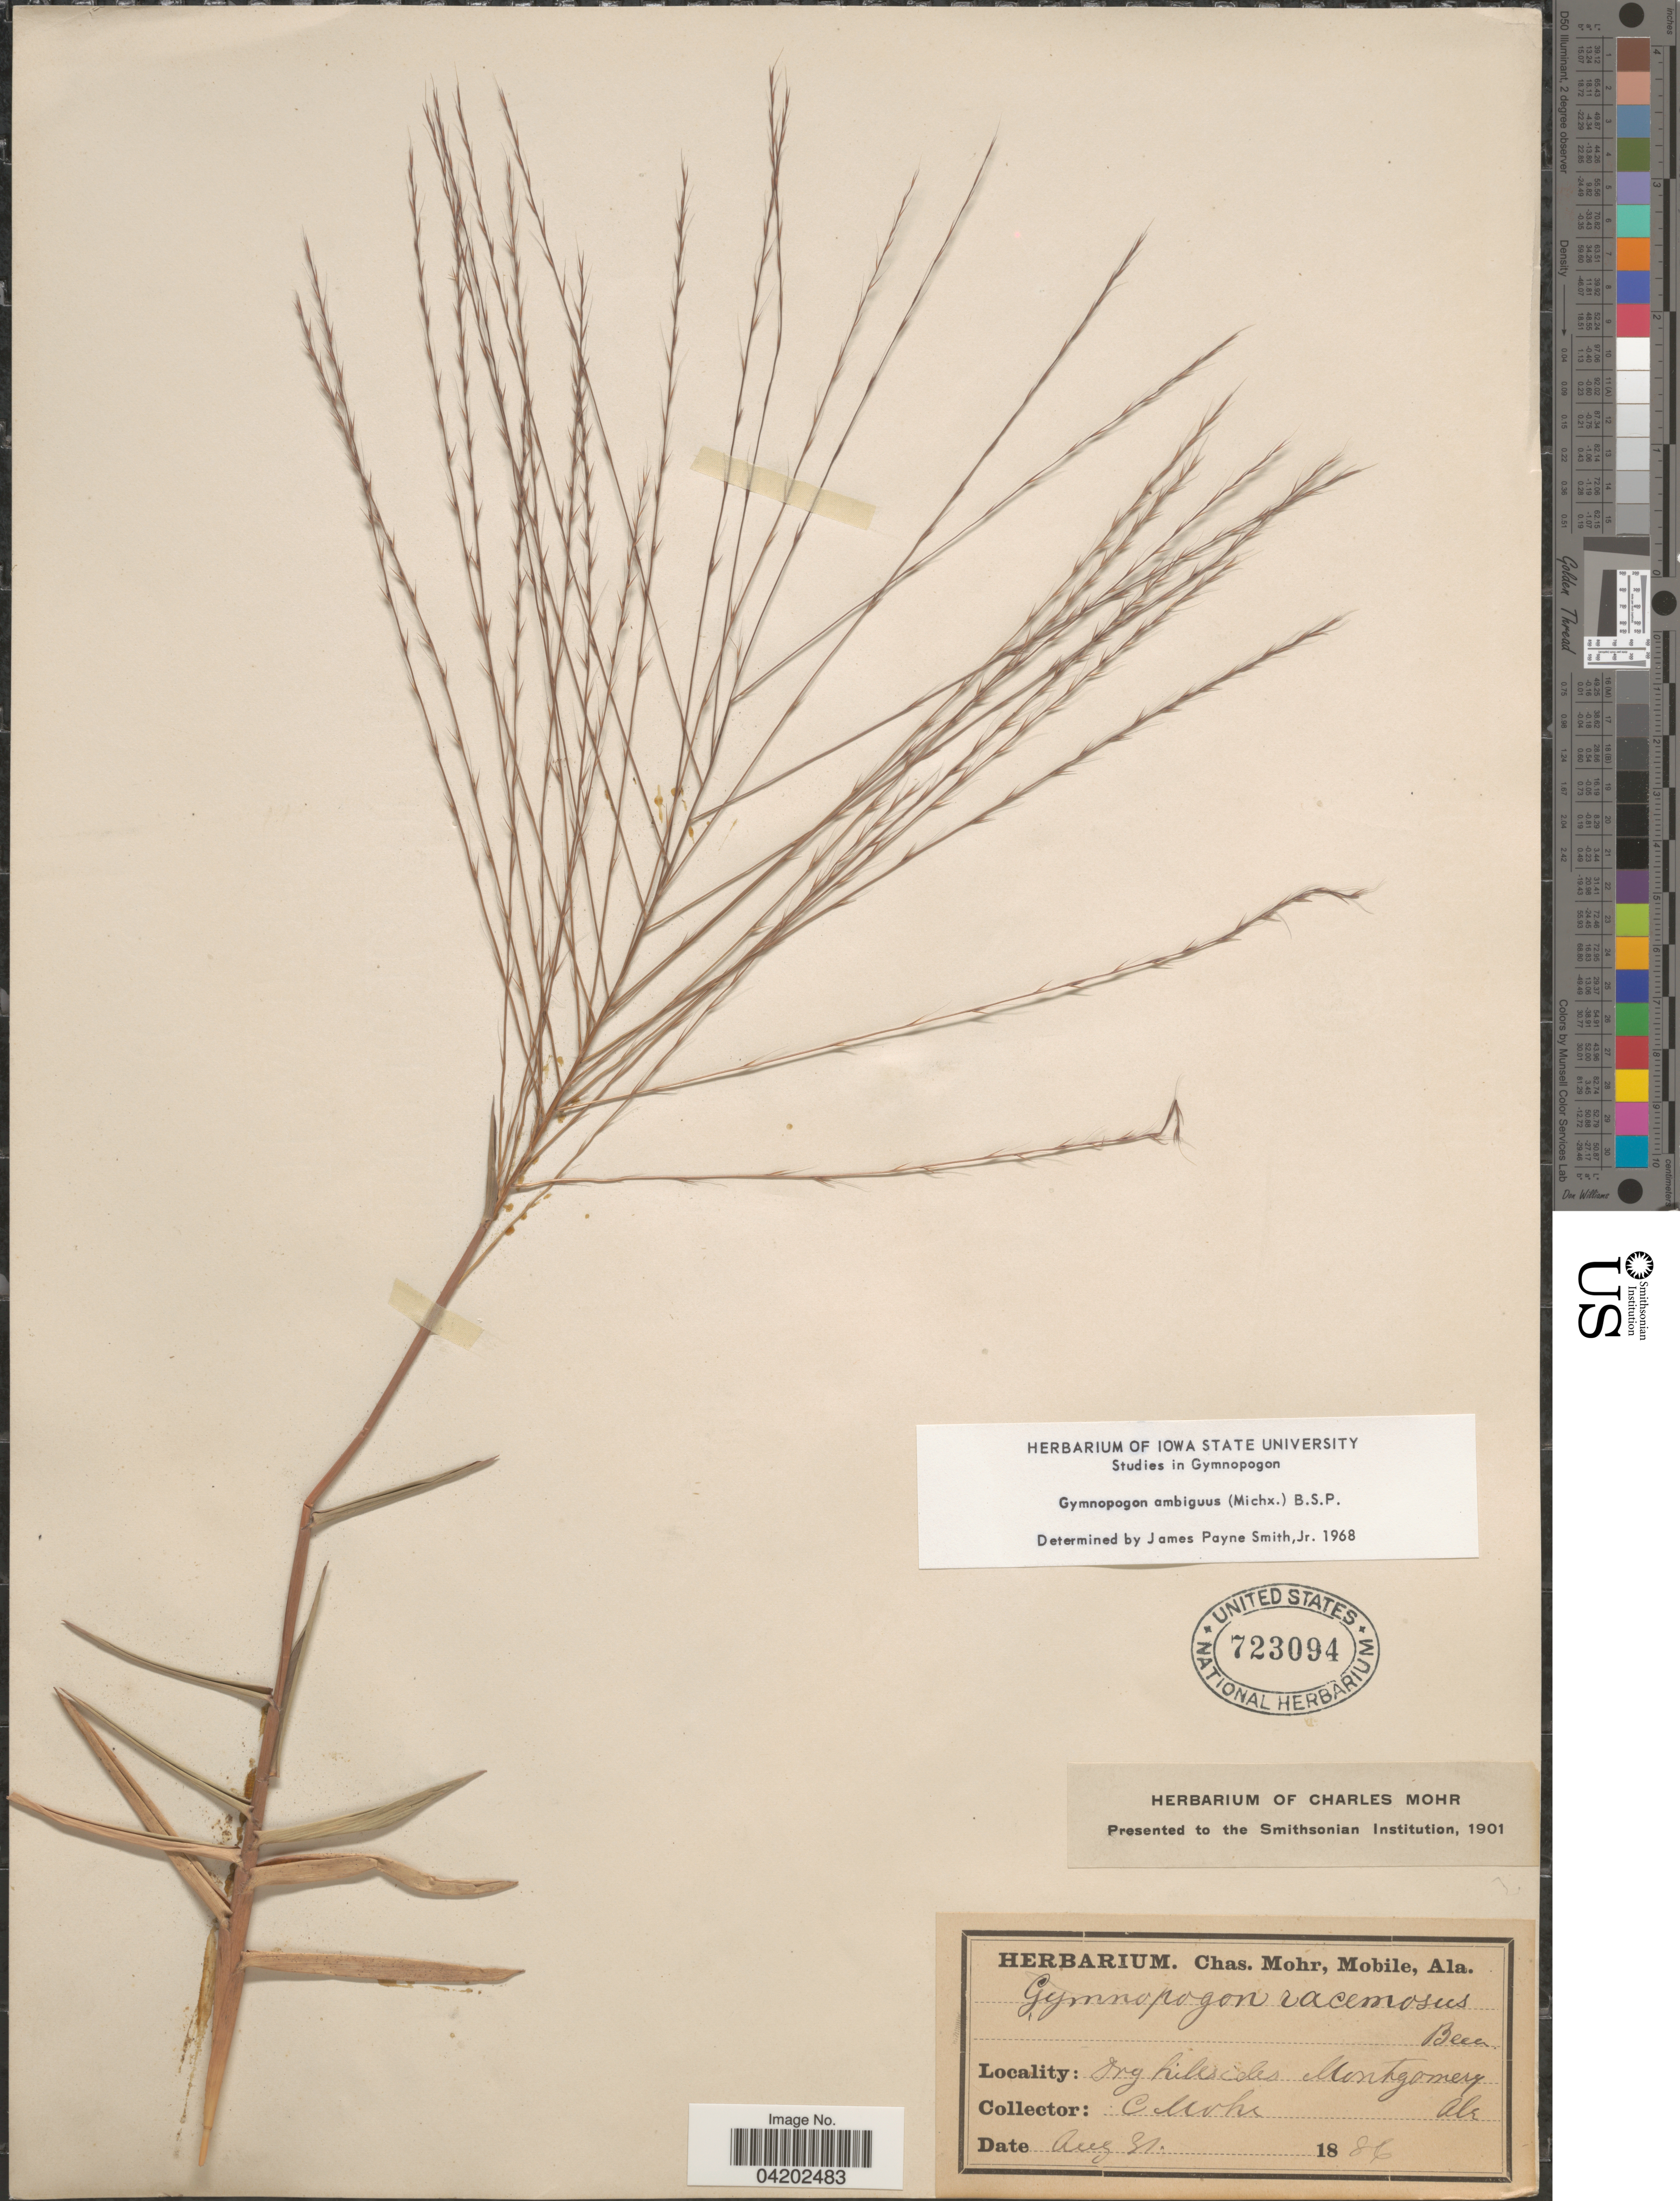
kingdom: Plantae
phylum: Tracheophyta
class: Liliopsida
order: Poales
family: Poaceae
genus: Gymnopogon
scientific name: Gymnopogon ambiguus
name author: (Michx.) Britton, Stearns & Poggenb.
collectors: Mohr, C. T. (herbarium)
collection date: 1886-08-31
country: United States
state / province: Alabama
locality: Montgomery.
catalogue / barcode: US 723094